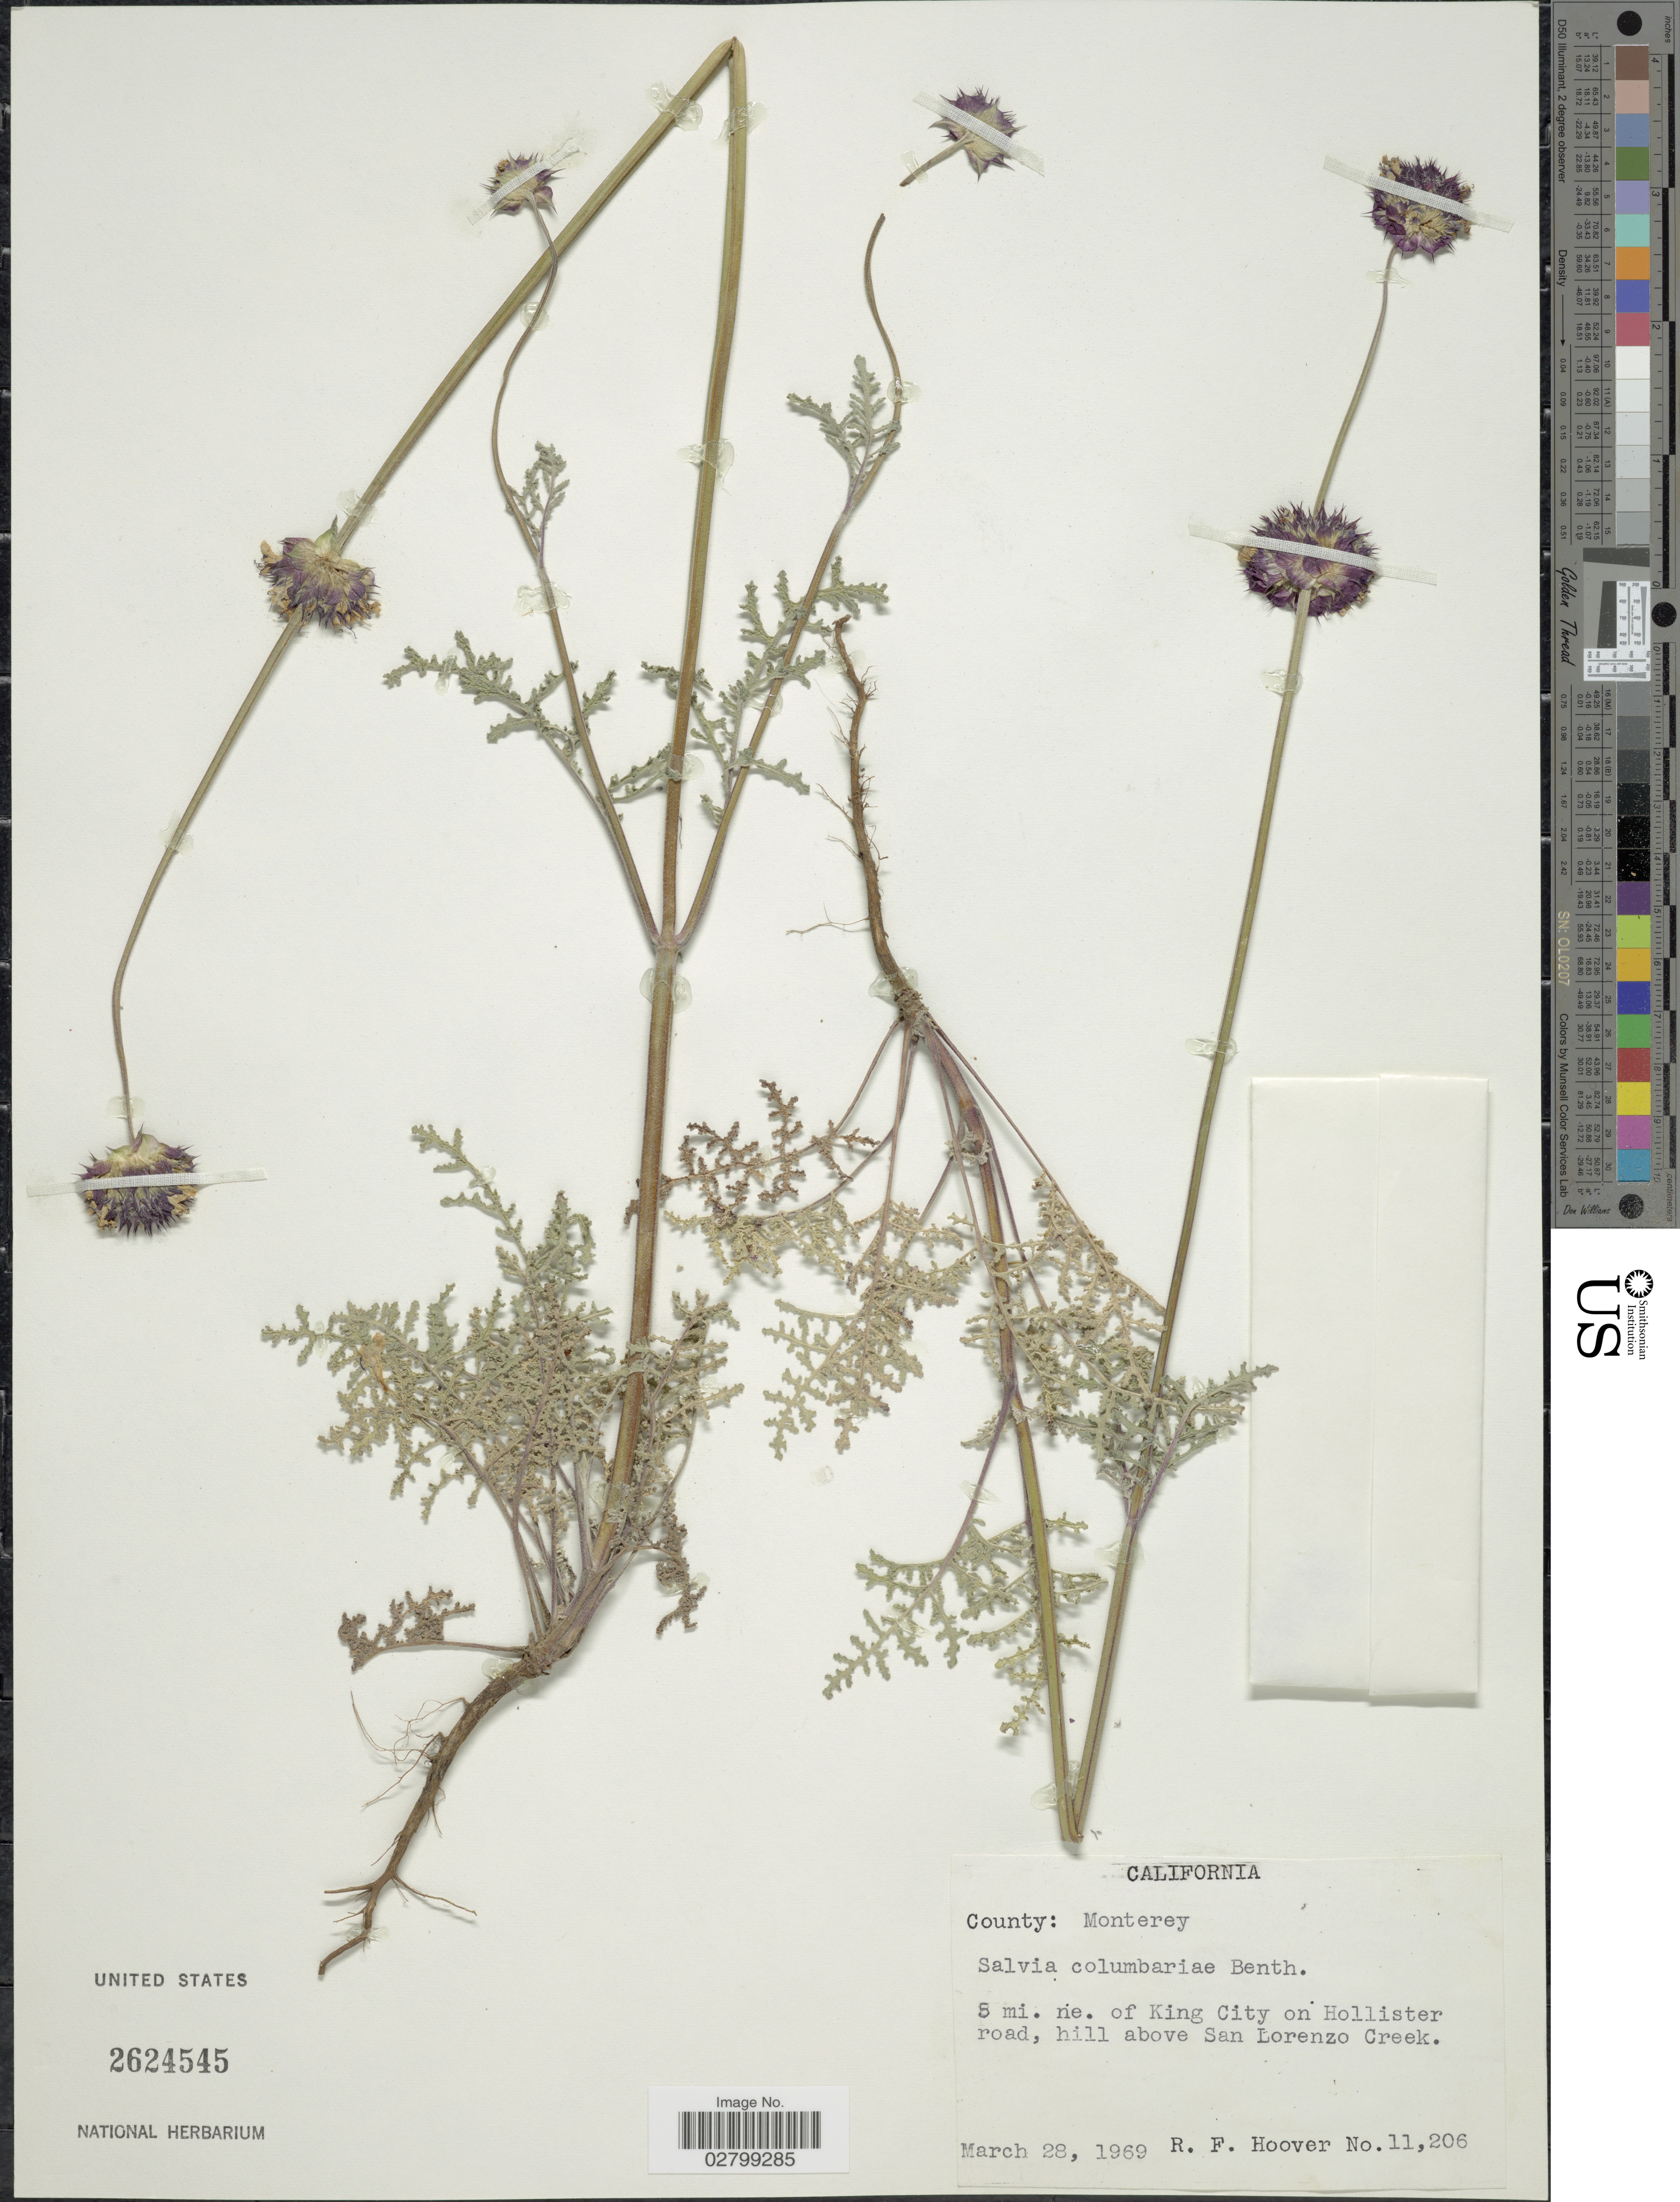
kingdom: Plantae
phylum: Tracheophyta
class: Magnoliopsida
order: Lamiales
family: Lamiaceae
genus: Salvia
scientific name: Salvia columbariae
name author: Benth.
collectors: R. F. Hoover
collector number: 11206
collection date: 1969-02-28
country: United States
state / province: California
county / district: Monterey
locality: County: Monterey, 5 mi. ne. of King City on Hollister road, hill above San Lorenzo Creek.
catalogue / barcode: US 2624545